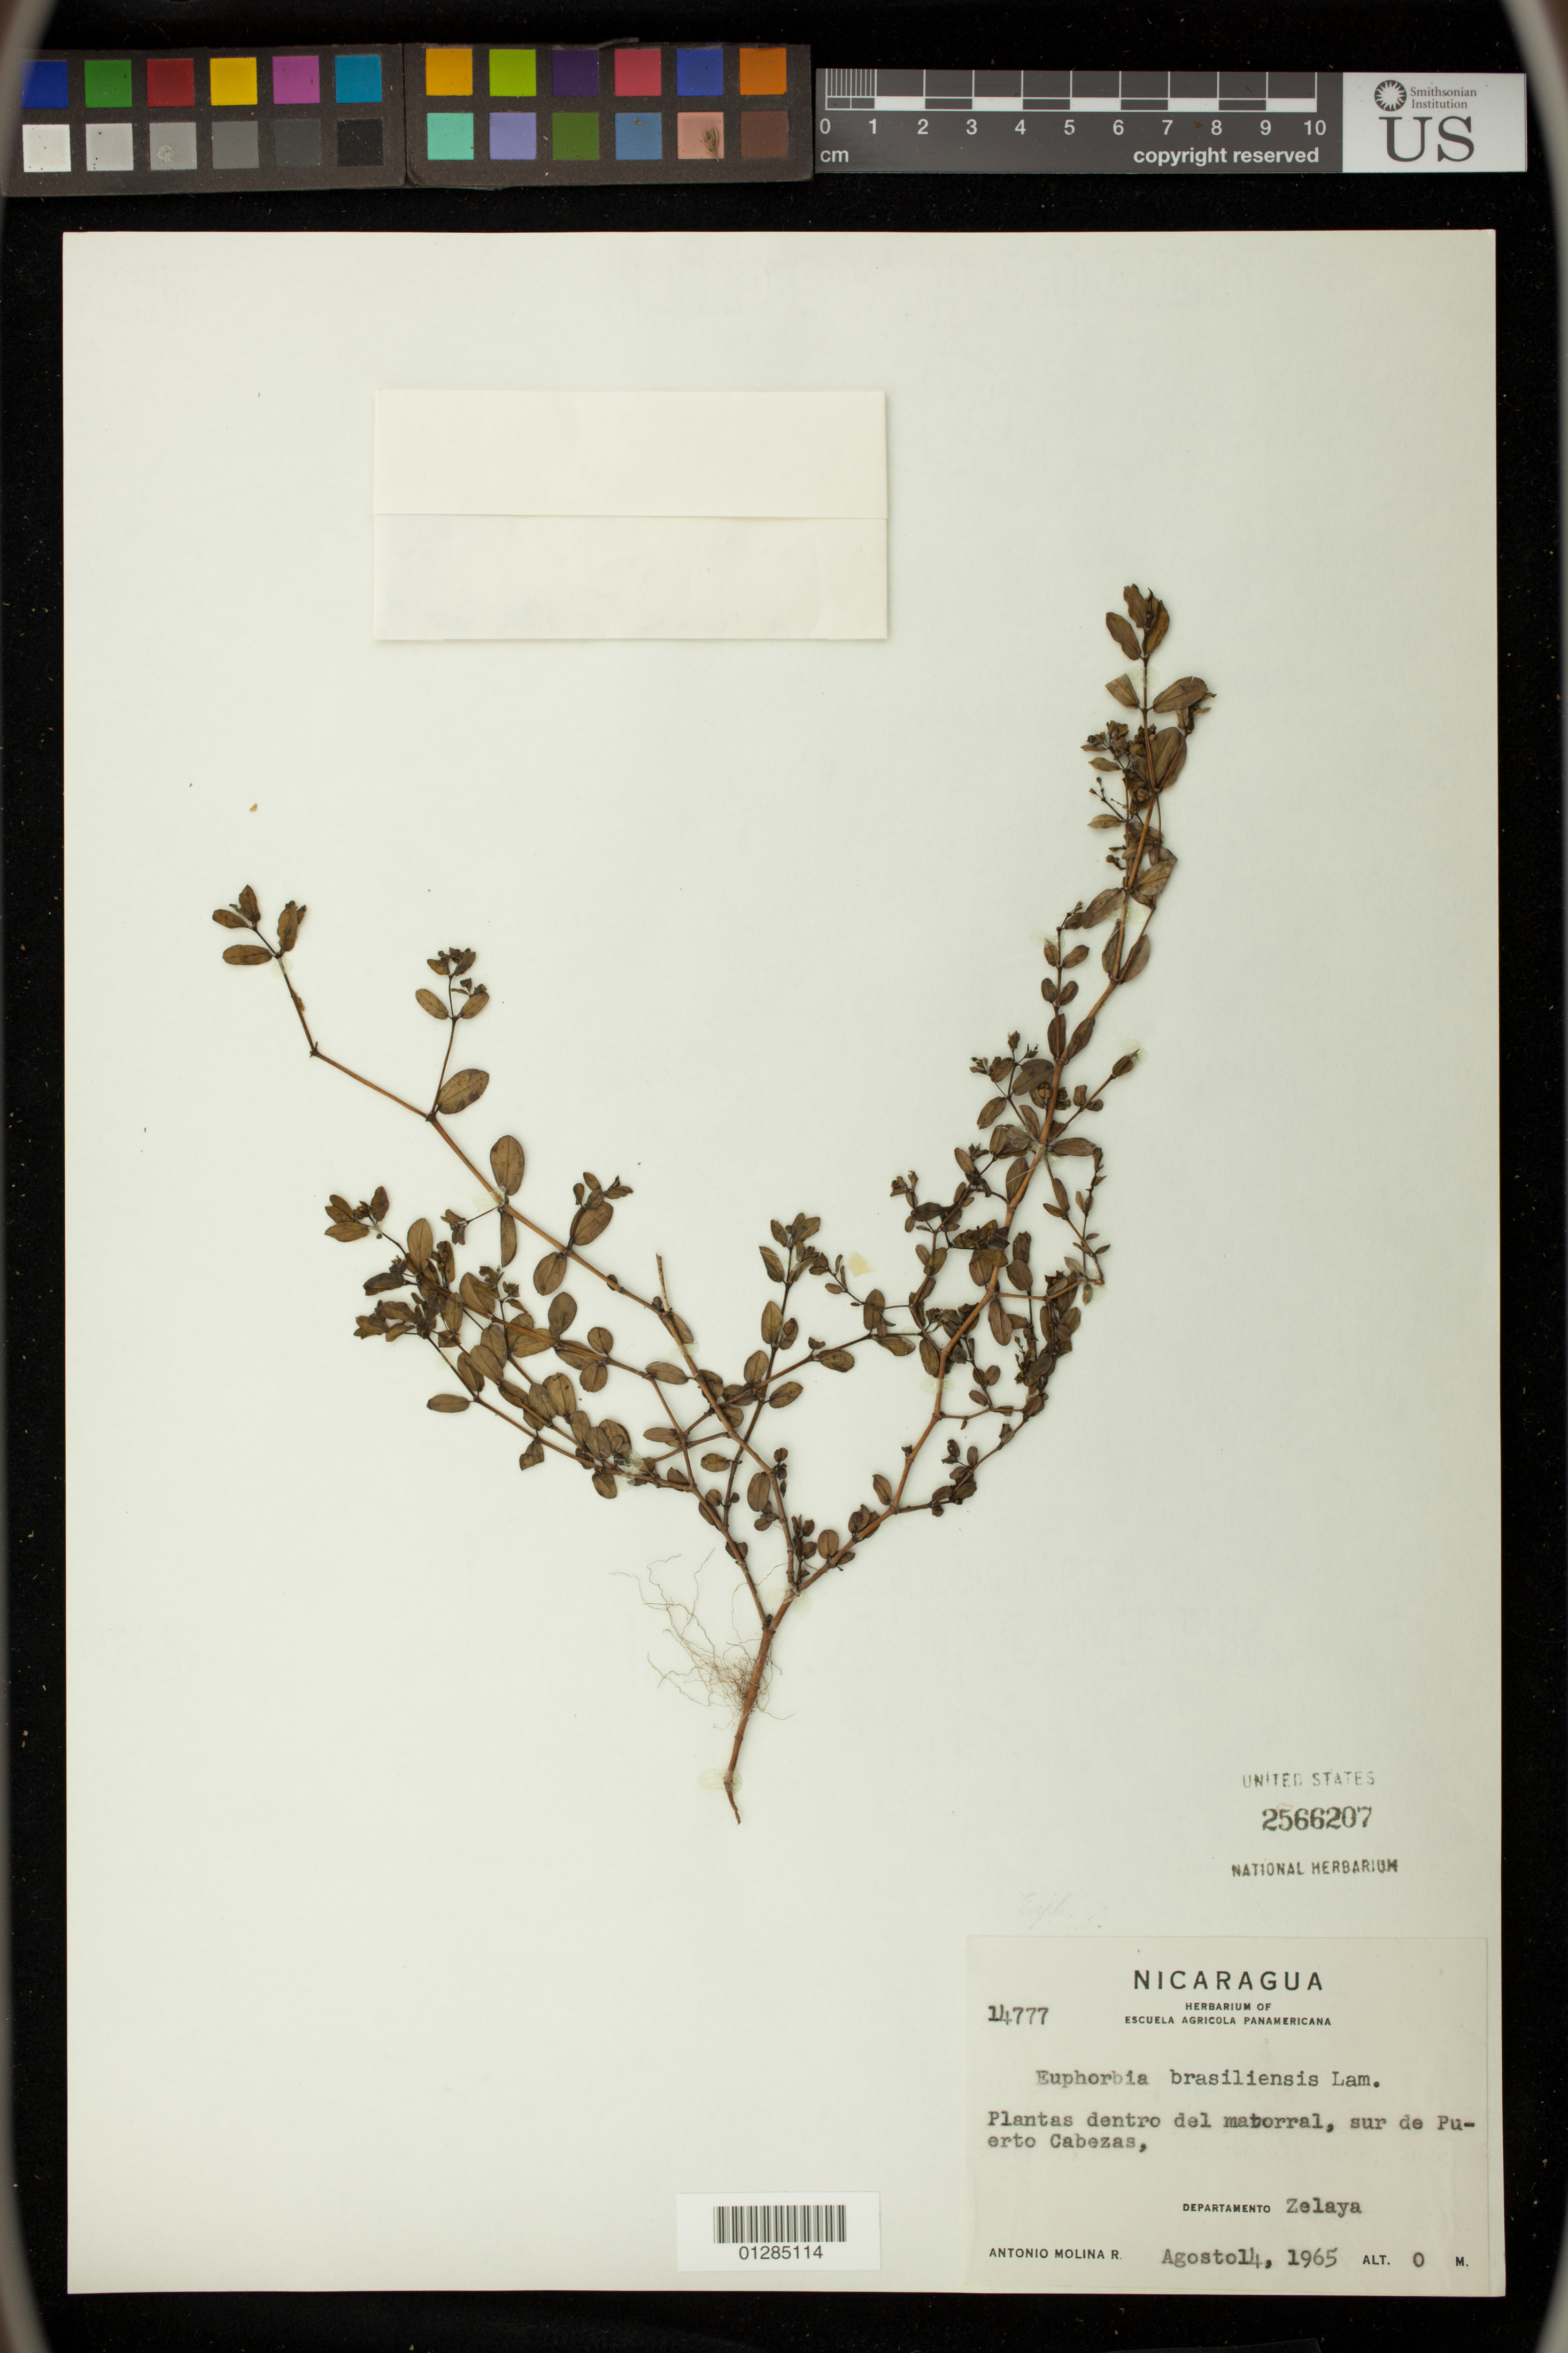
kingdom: Plantae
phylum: Tracheophyta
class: Magnoliopsida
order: Malpighiales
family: Euphorbiaceae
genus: Euphorbia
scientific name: Euphorbia hyssopifolia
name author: L.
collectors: A. Molina R.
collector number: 14777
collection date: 1965-08-14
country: Nicaragua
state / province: Atlántico Norte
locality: sur de Puerto Cabezas Departmento Zelaya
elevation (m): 0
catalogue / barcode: US 2566207